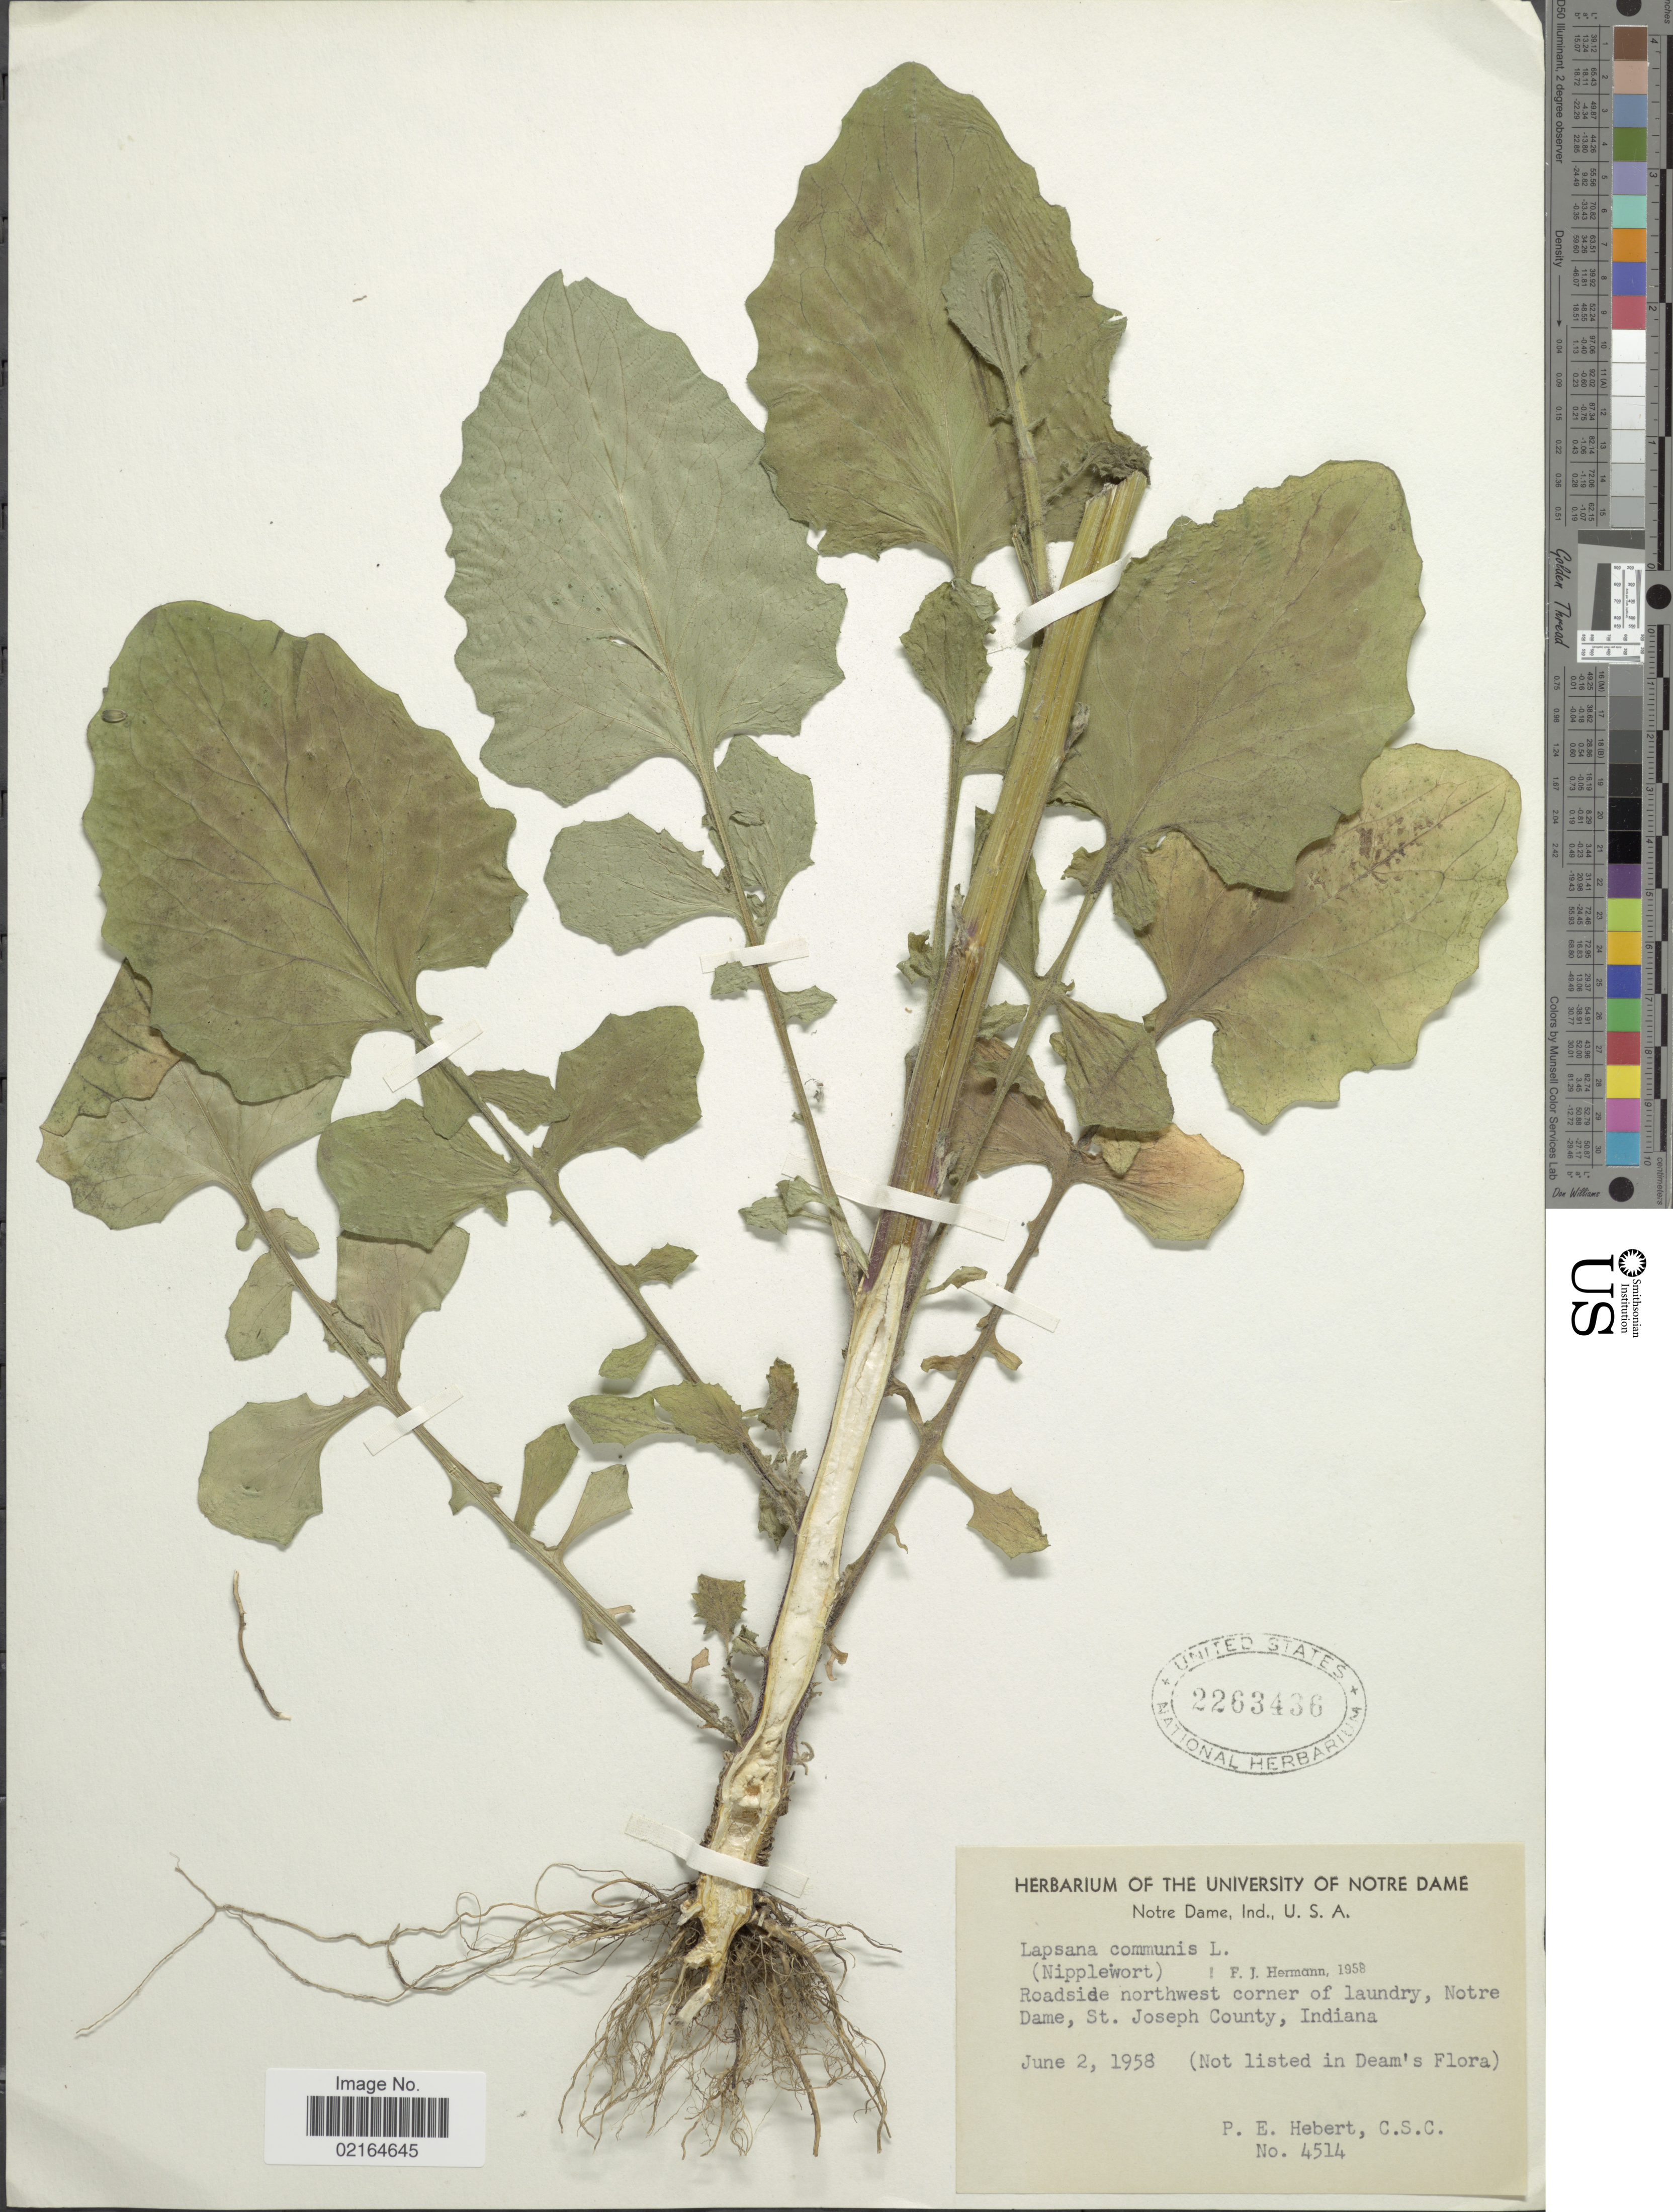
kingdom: Plantae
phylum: Tracheophyta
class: Magnoliopsida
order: Asterales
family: Asteraceae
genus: Lapsana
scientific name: Lapsana communis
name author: L.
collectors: P. Hebert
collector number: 4514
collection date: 1958-06-02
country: United States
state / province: Indiana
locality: Norte Dame, Ind., U. S. A., Roadside northwest corner of laundry, Norte Dame, St. Joseph County, Indiana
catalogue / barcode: US 2263436